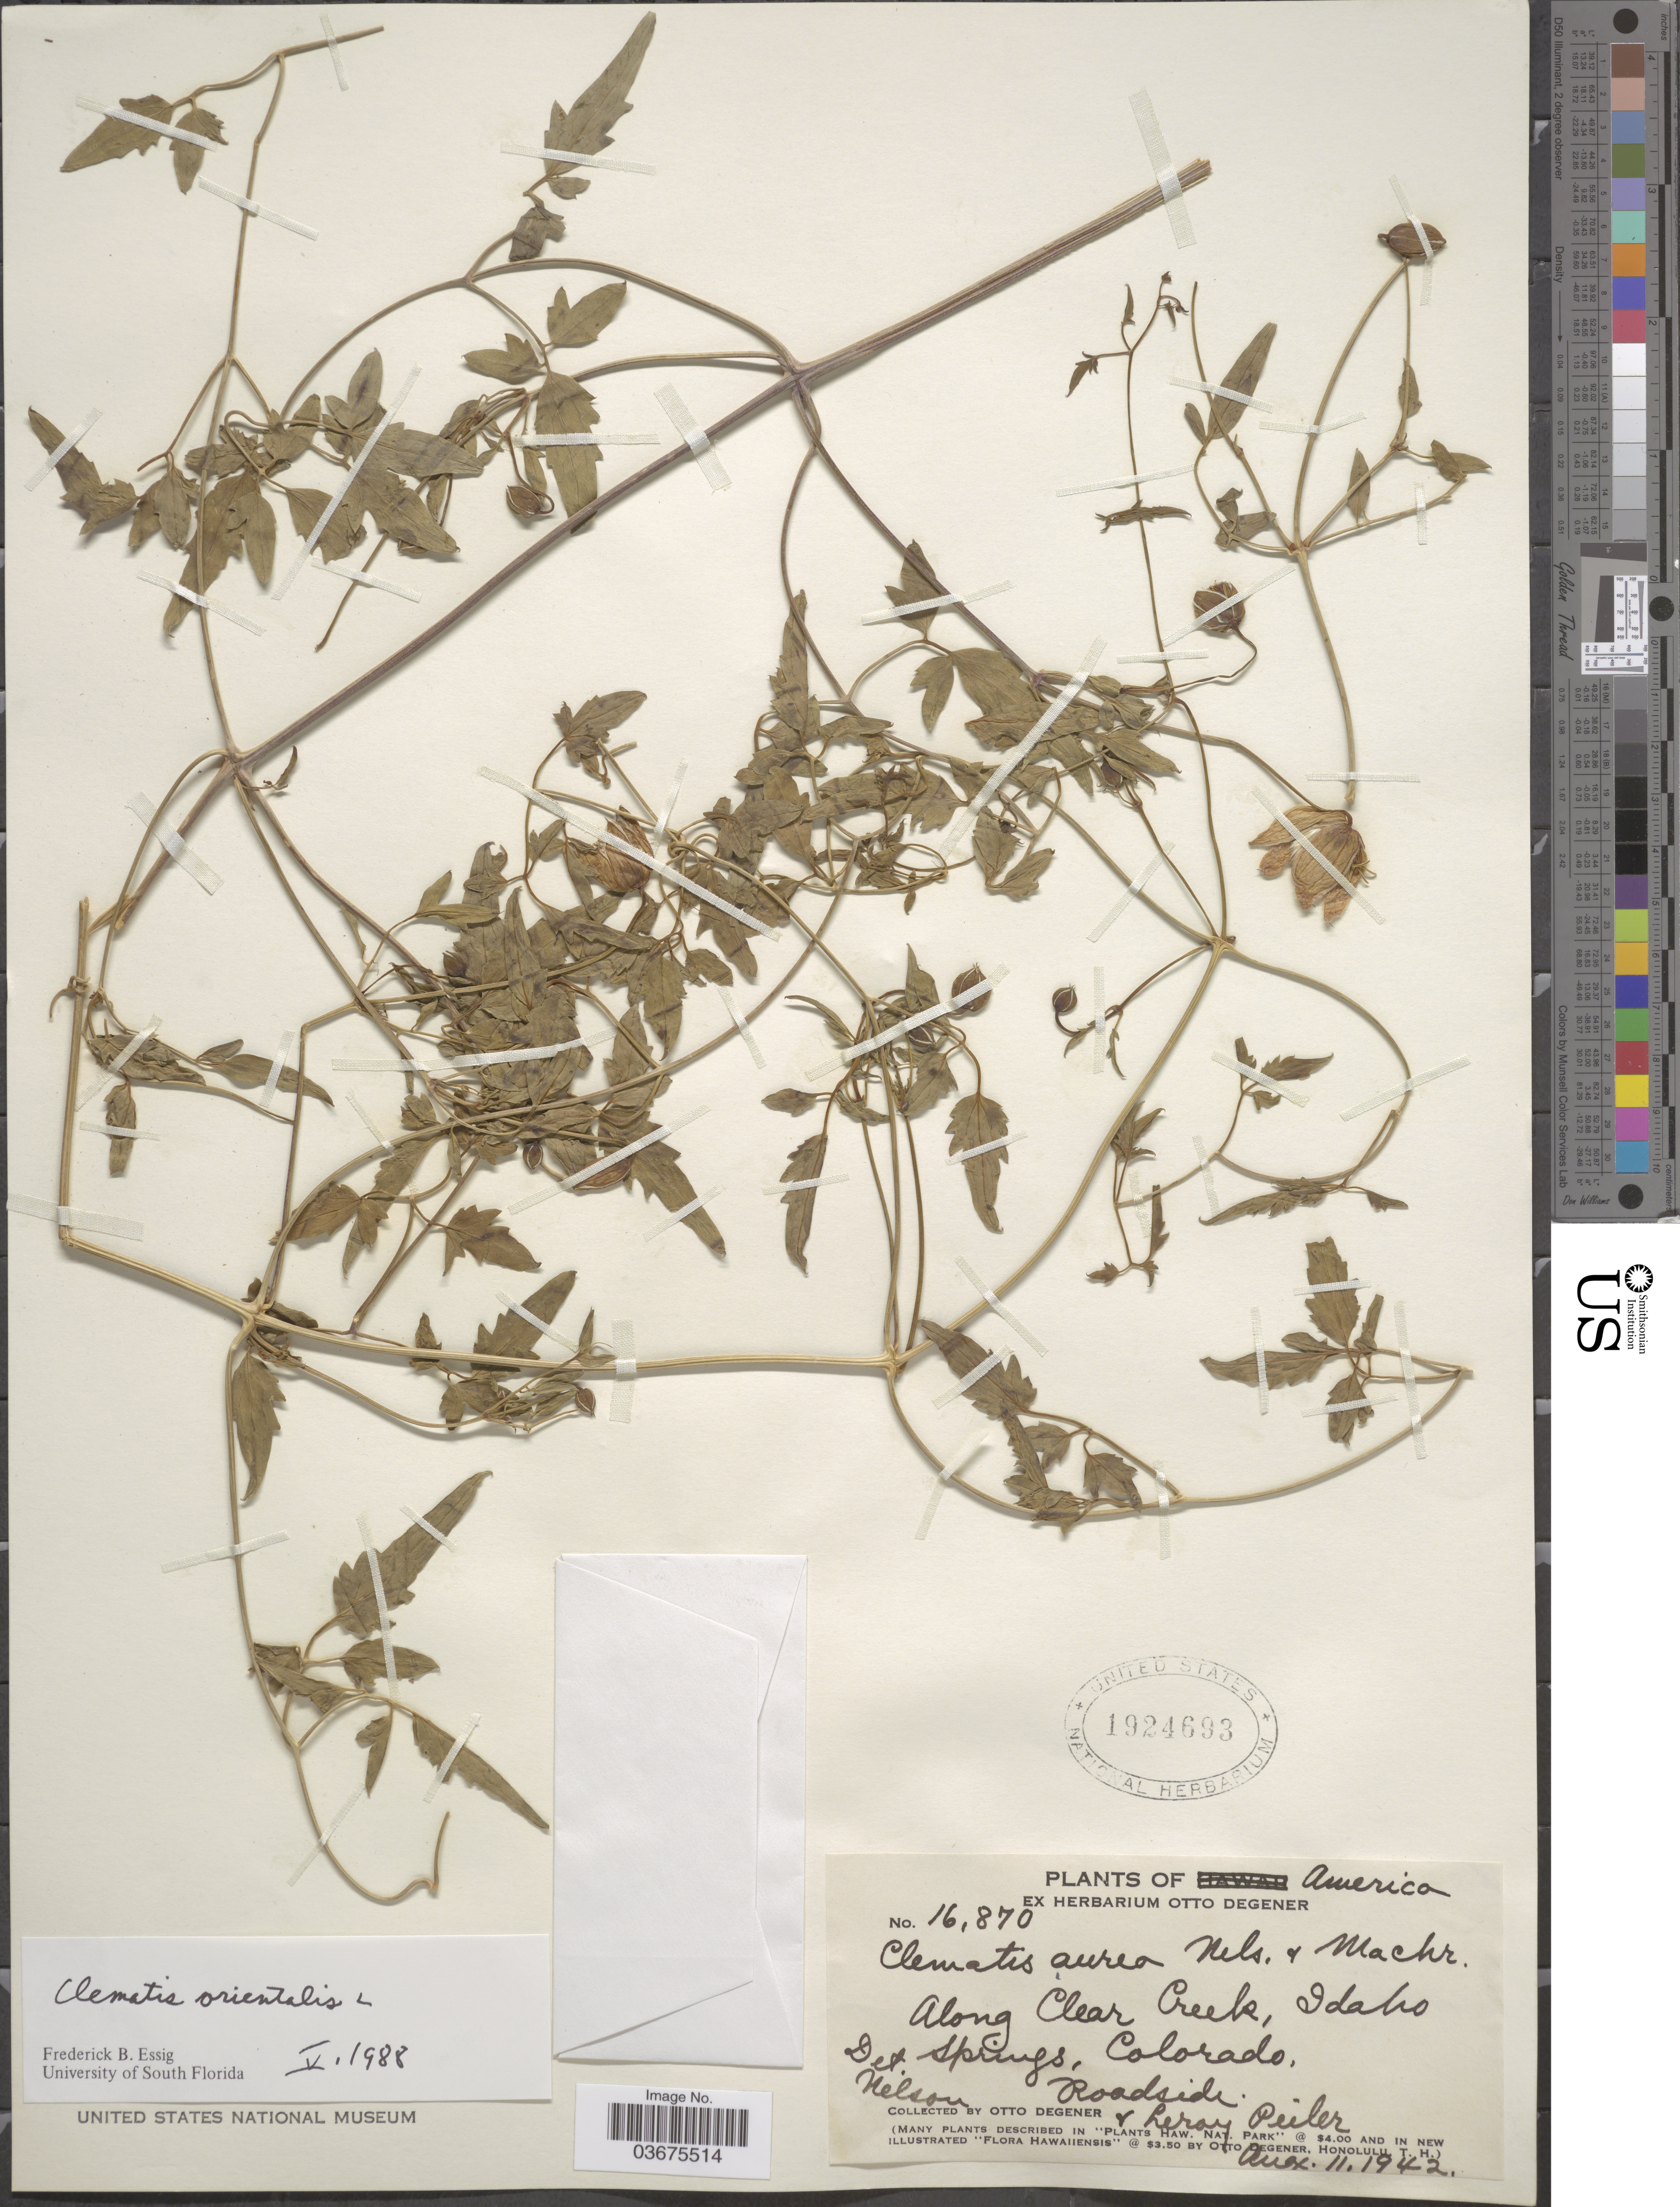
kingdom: Plantae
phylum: Tracheophyta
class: Magnoliopsida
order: Ranunculales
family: Ranunculaceae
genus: Clematis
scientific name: Clematis orientalis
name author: L.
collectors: O. Degener & L. Peiler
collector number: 16870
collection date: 1942-08-11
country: United States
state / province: Colorado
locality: Along Clear Creek, Idaho Springs. Roadside.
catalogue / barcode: US 1924693